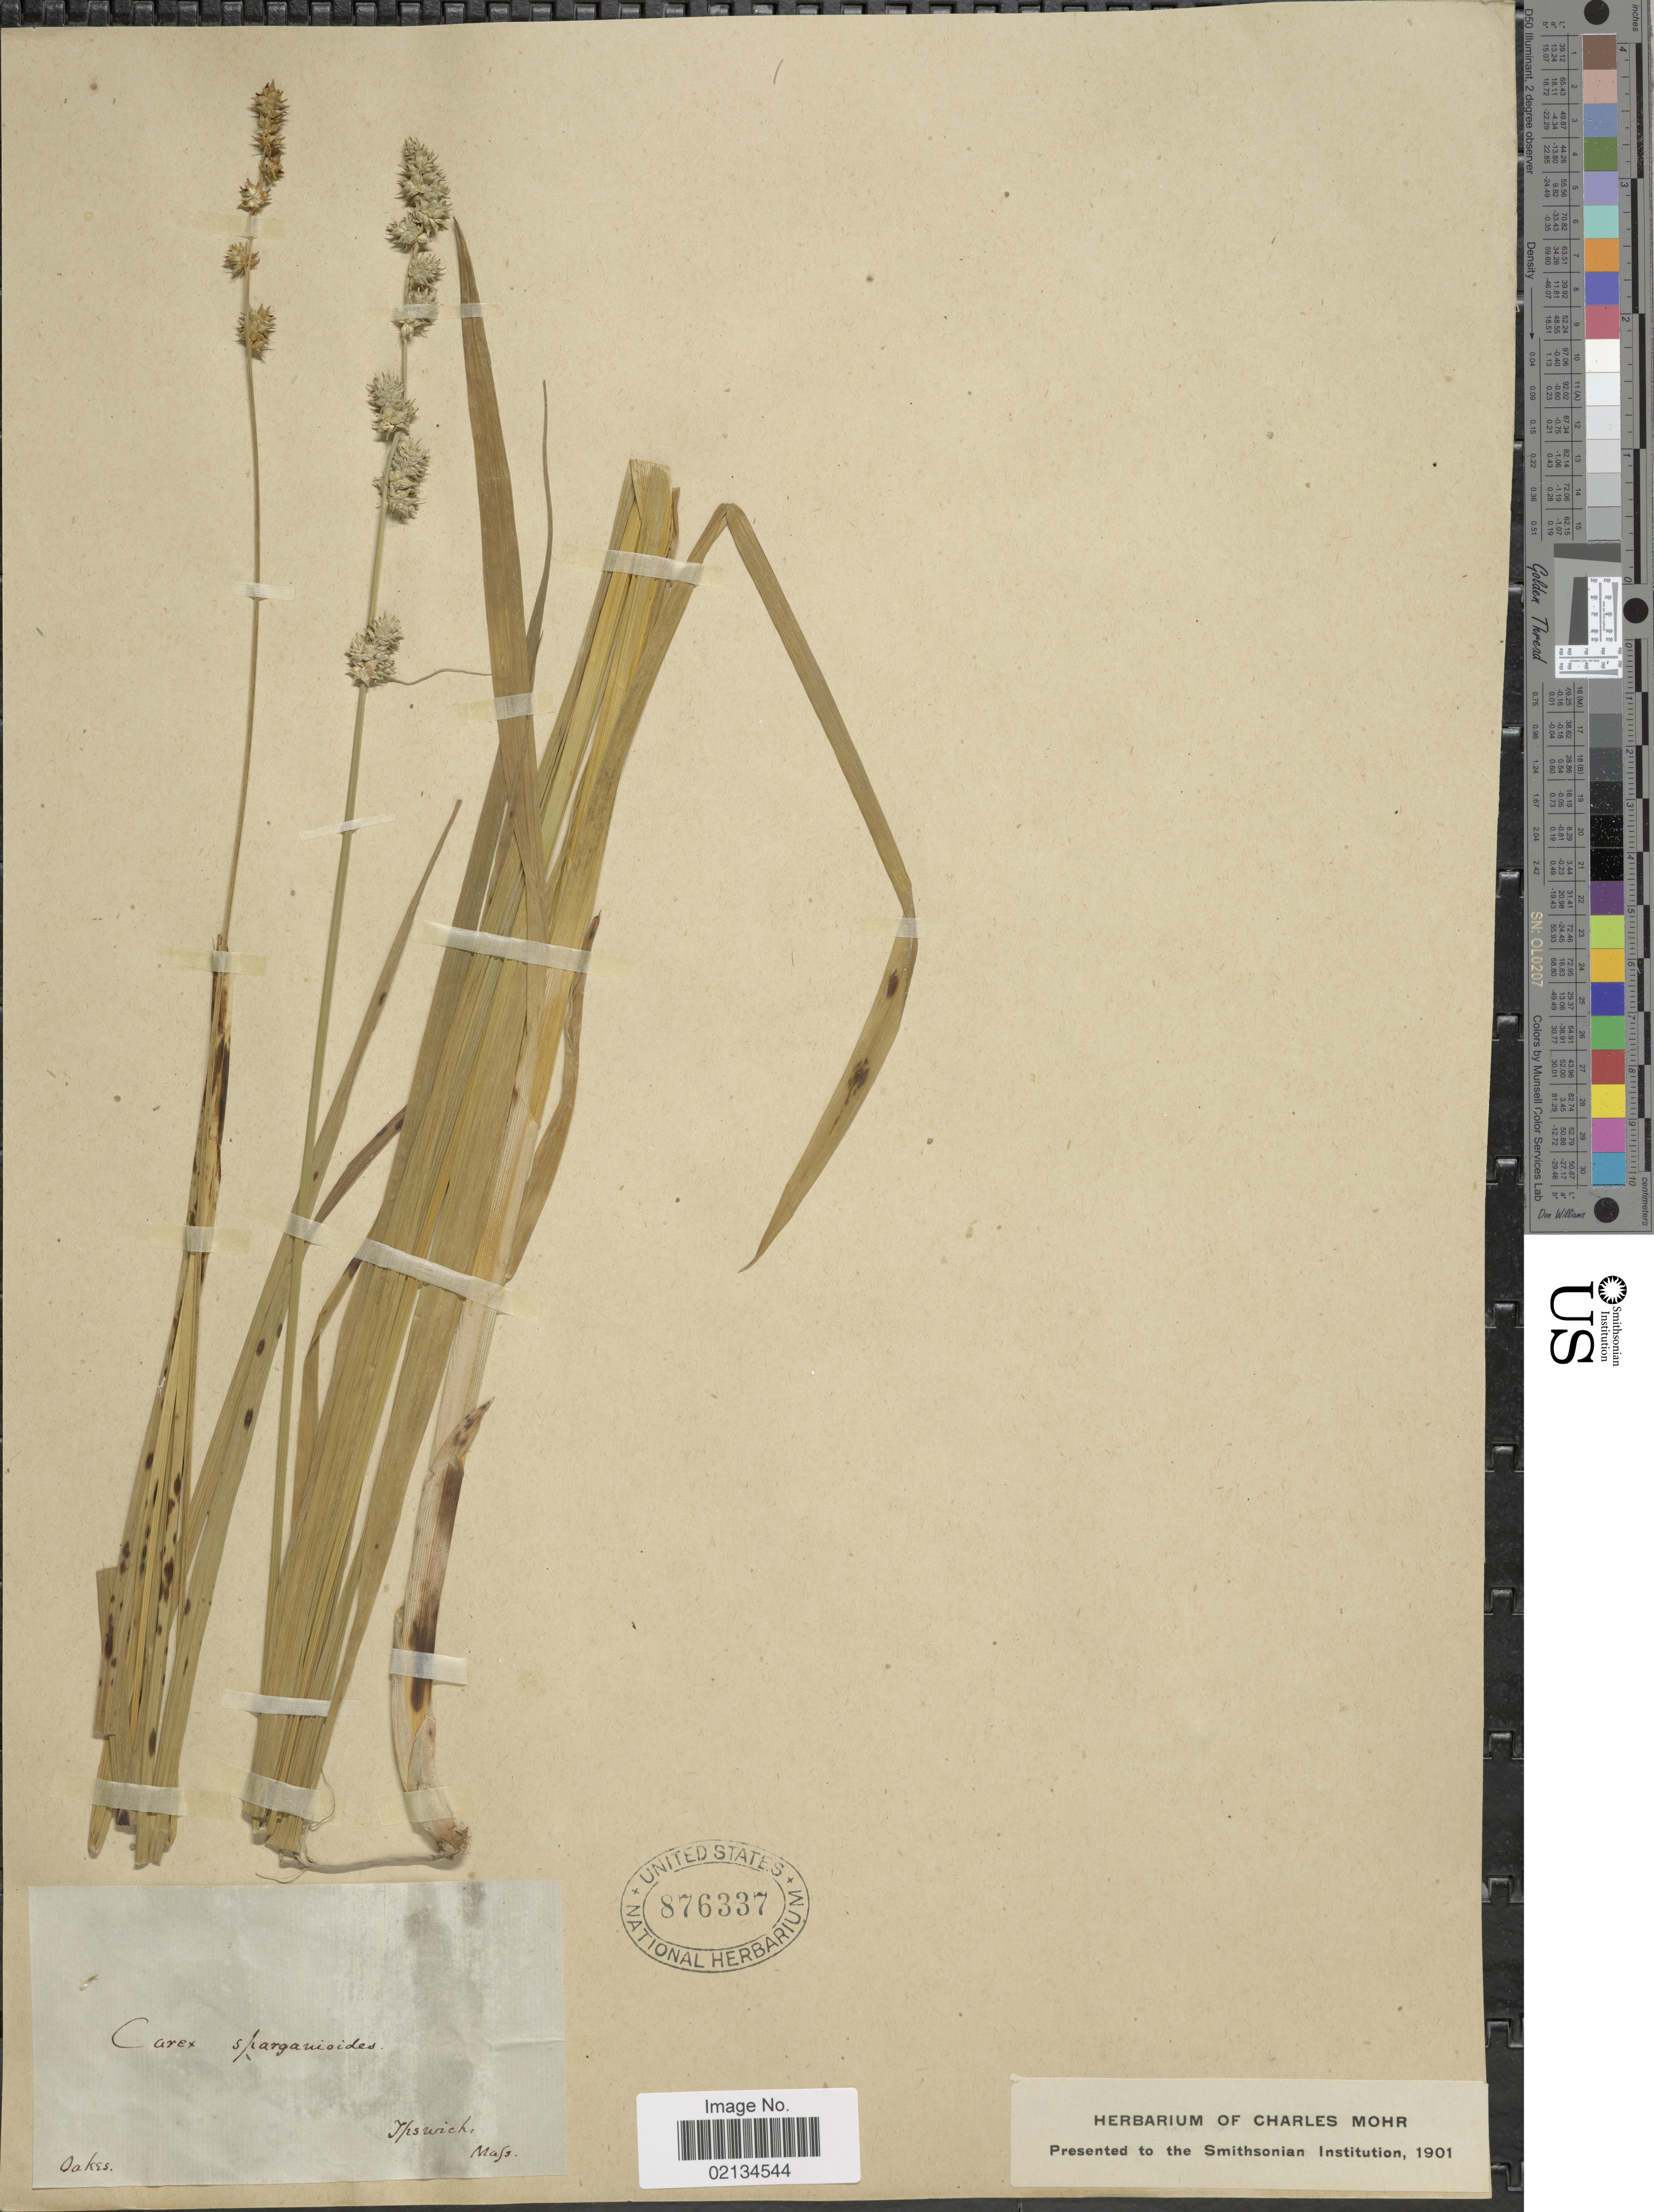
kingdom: Plantae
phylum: Tracheophyta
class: Liliopsida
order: Poales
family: Cyperaceae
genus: Carex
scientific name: Carex sparganioides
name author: Muhl. ex Willd.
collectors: -. Oakes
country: United States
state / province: Massachusetts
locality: Ipswich.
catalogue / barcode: US 876337